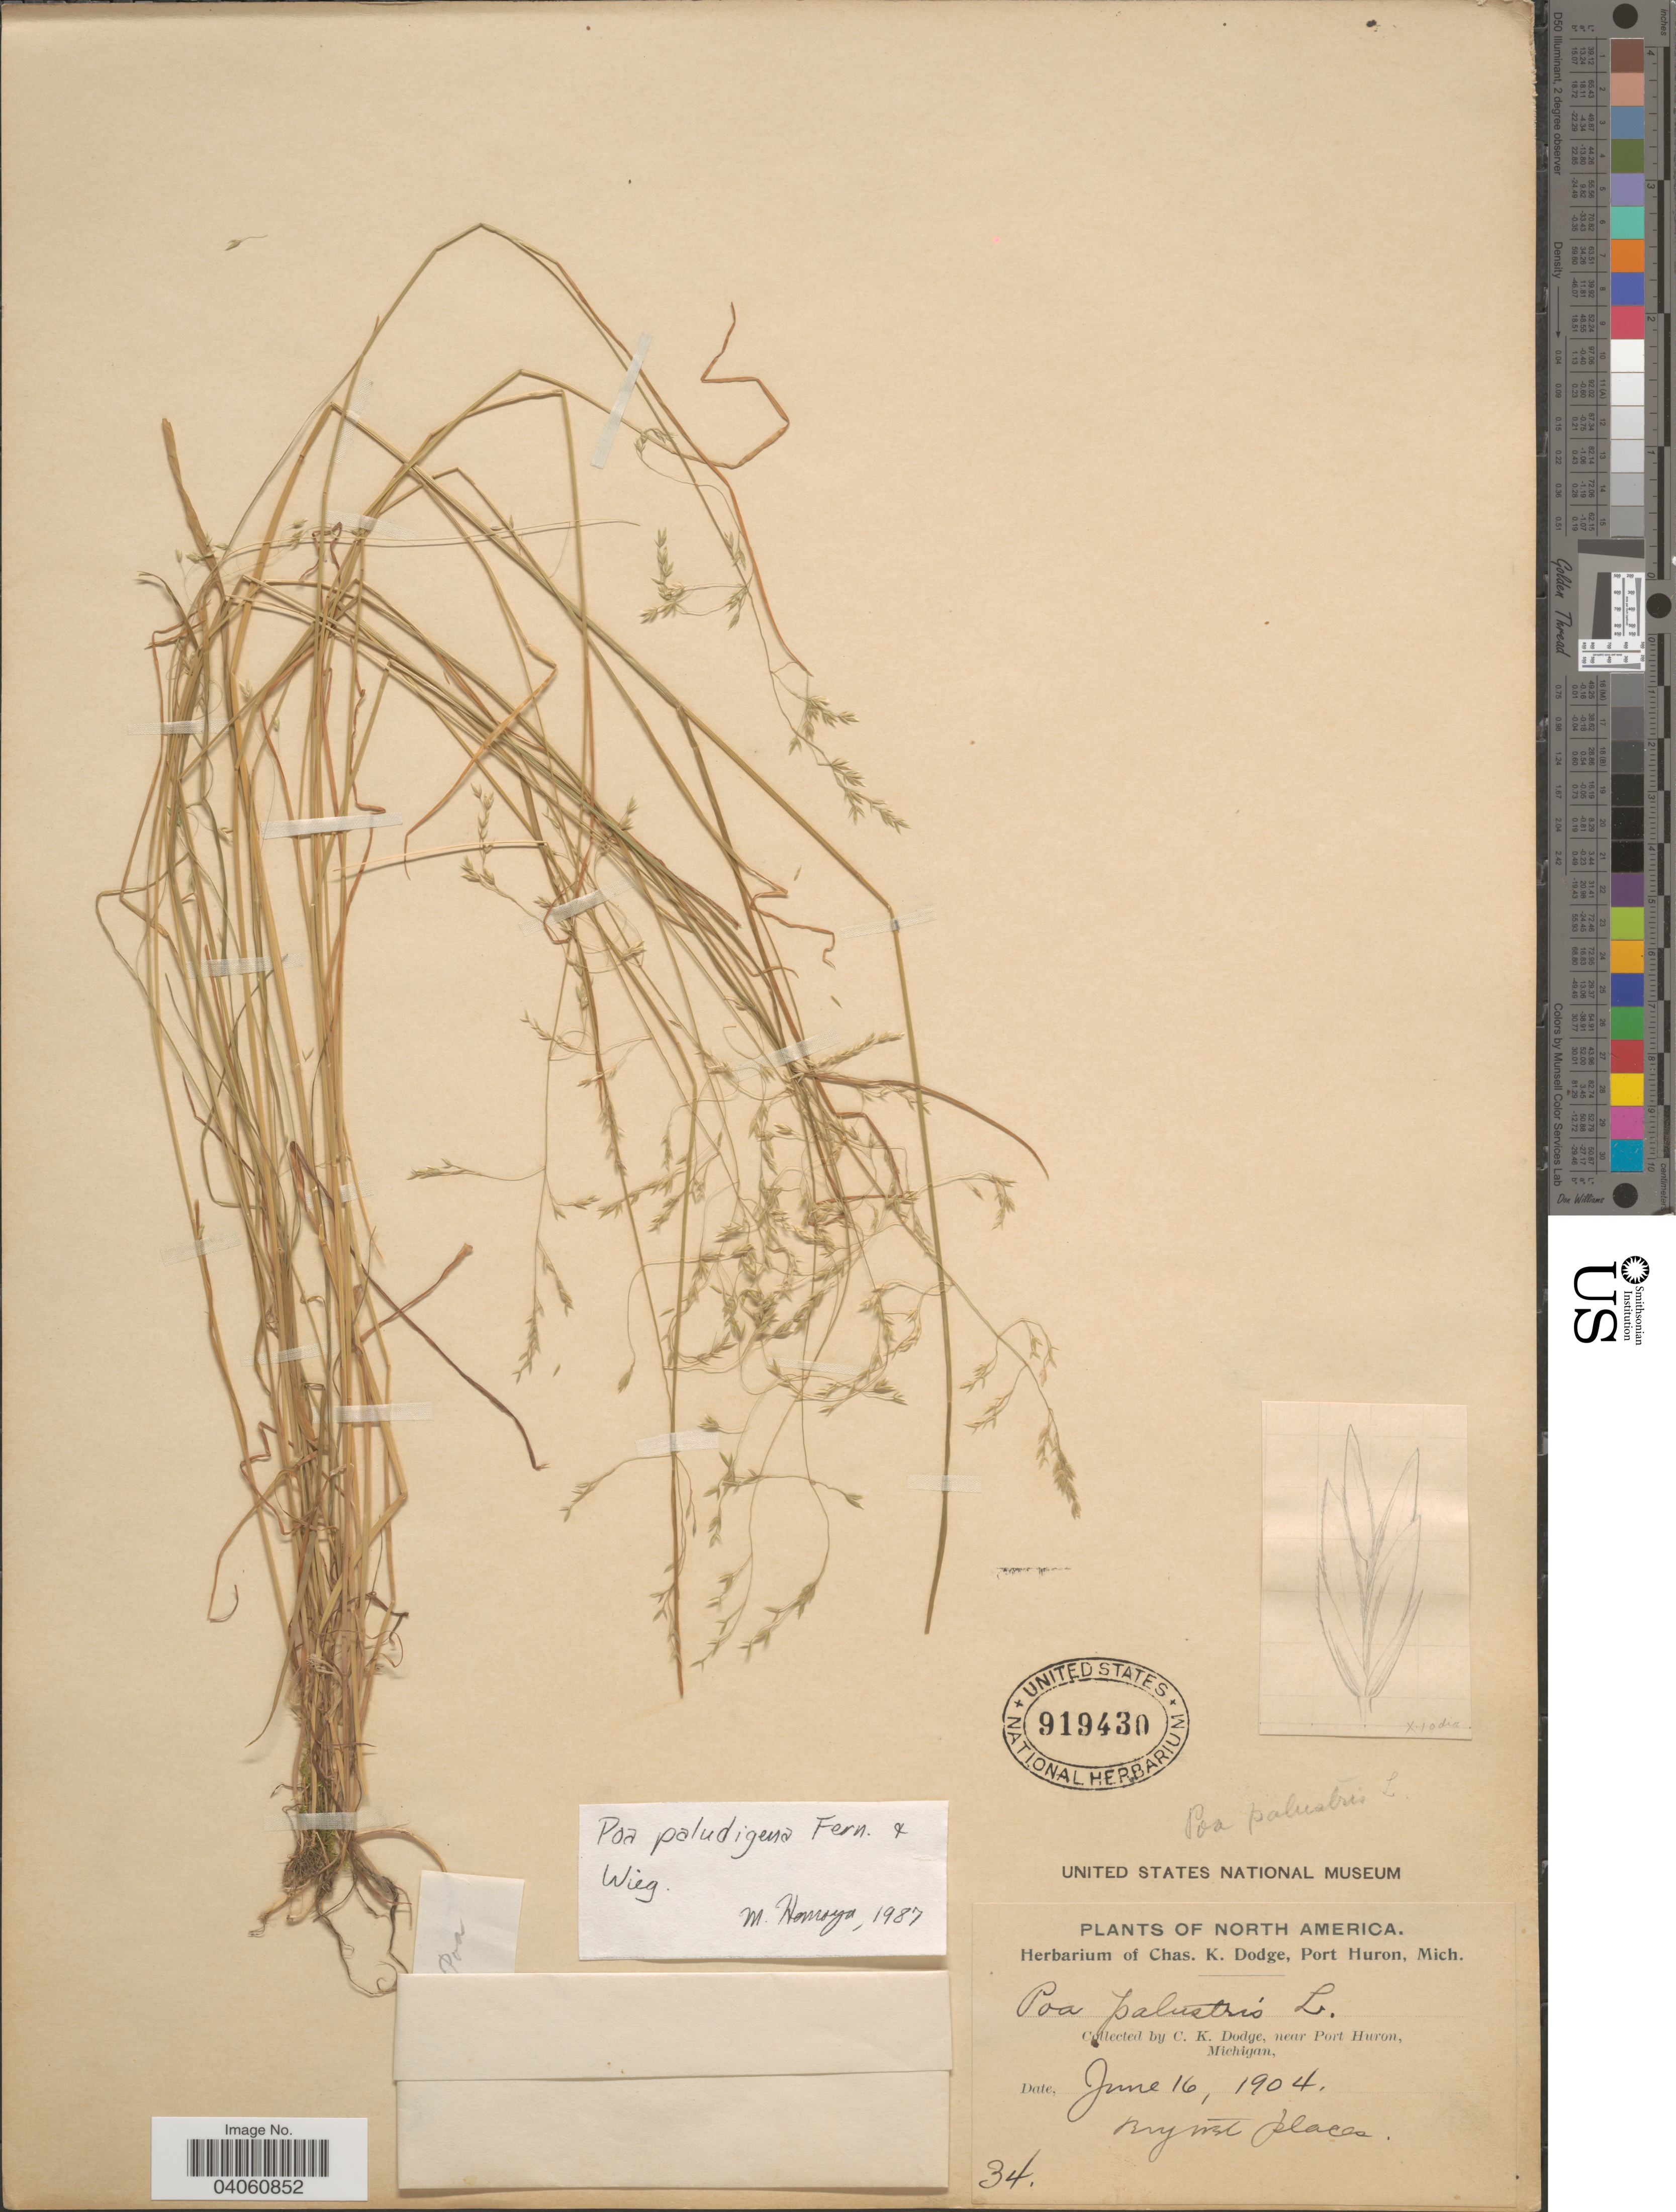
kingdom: Plantae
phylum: Tracheophyta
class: Liliopsida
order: Poales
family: Poaceae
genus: Poa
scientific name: Poa paludigena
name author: Fernald & Wiegand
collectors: C. Dodge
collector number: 34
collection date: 1904-06-16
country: United States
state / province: Michigan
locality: Near Port Huron.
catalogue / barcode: US 919430